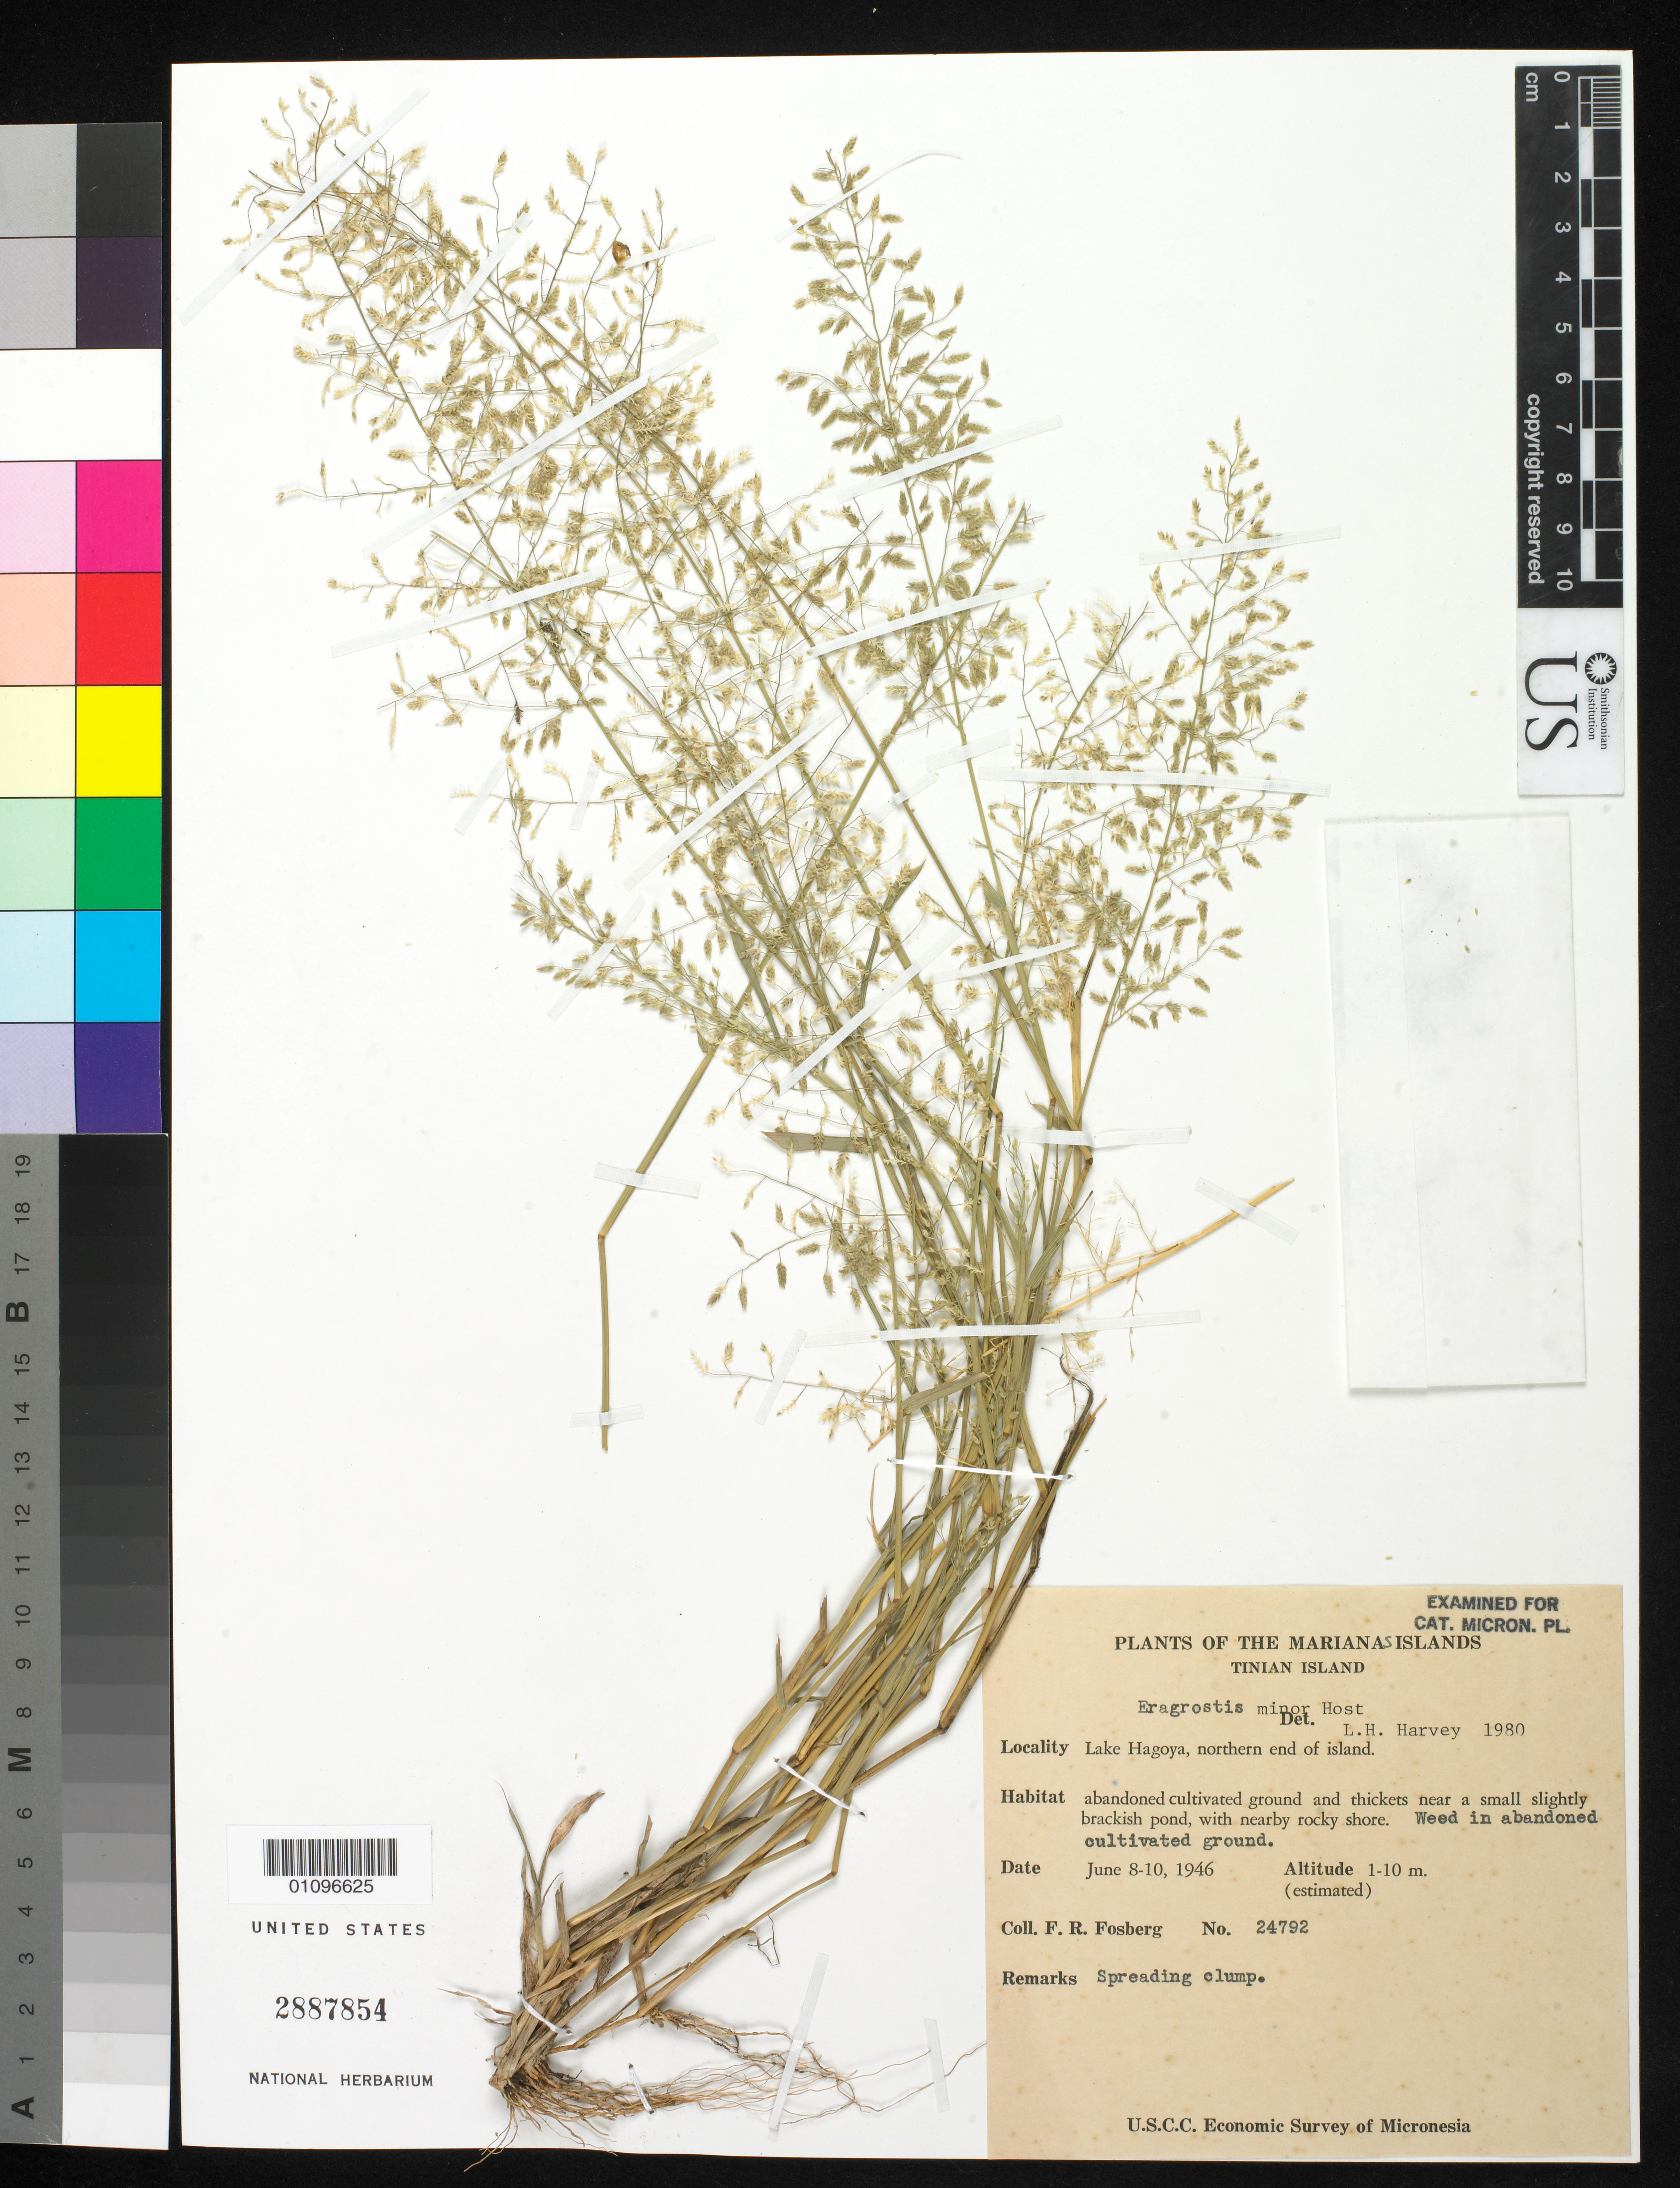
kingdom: Plantae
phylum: Tracheophyta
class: Liliopsida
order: Poales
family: Poaceae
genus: Eragrostis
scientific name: Eragrostis minor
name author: Host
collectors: L. H. Harvey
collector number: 24792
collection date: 1946-06-08/1946-06-10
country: Northern Mariana Islands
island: Tinian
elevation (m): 1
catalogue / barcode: US 2887854